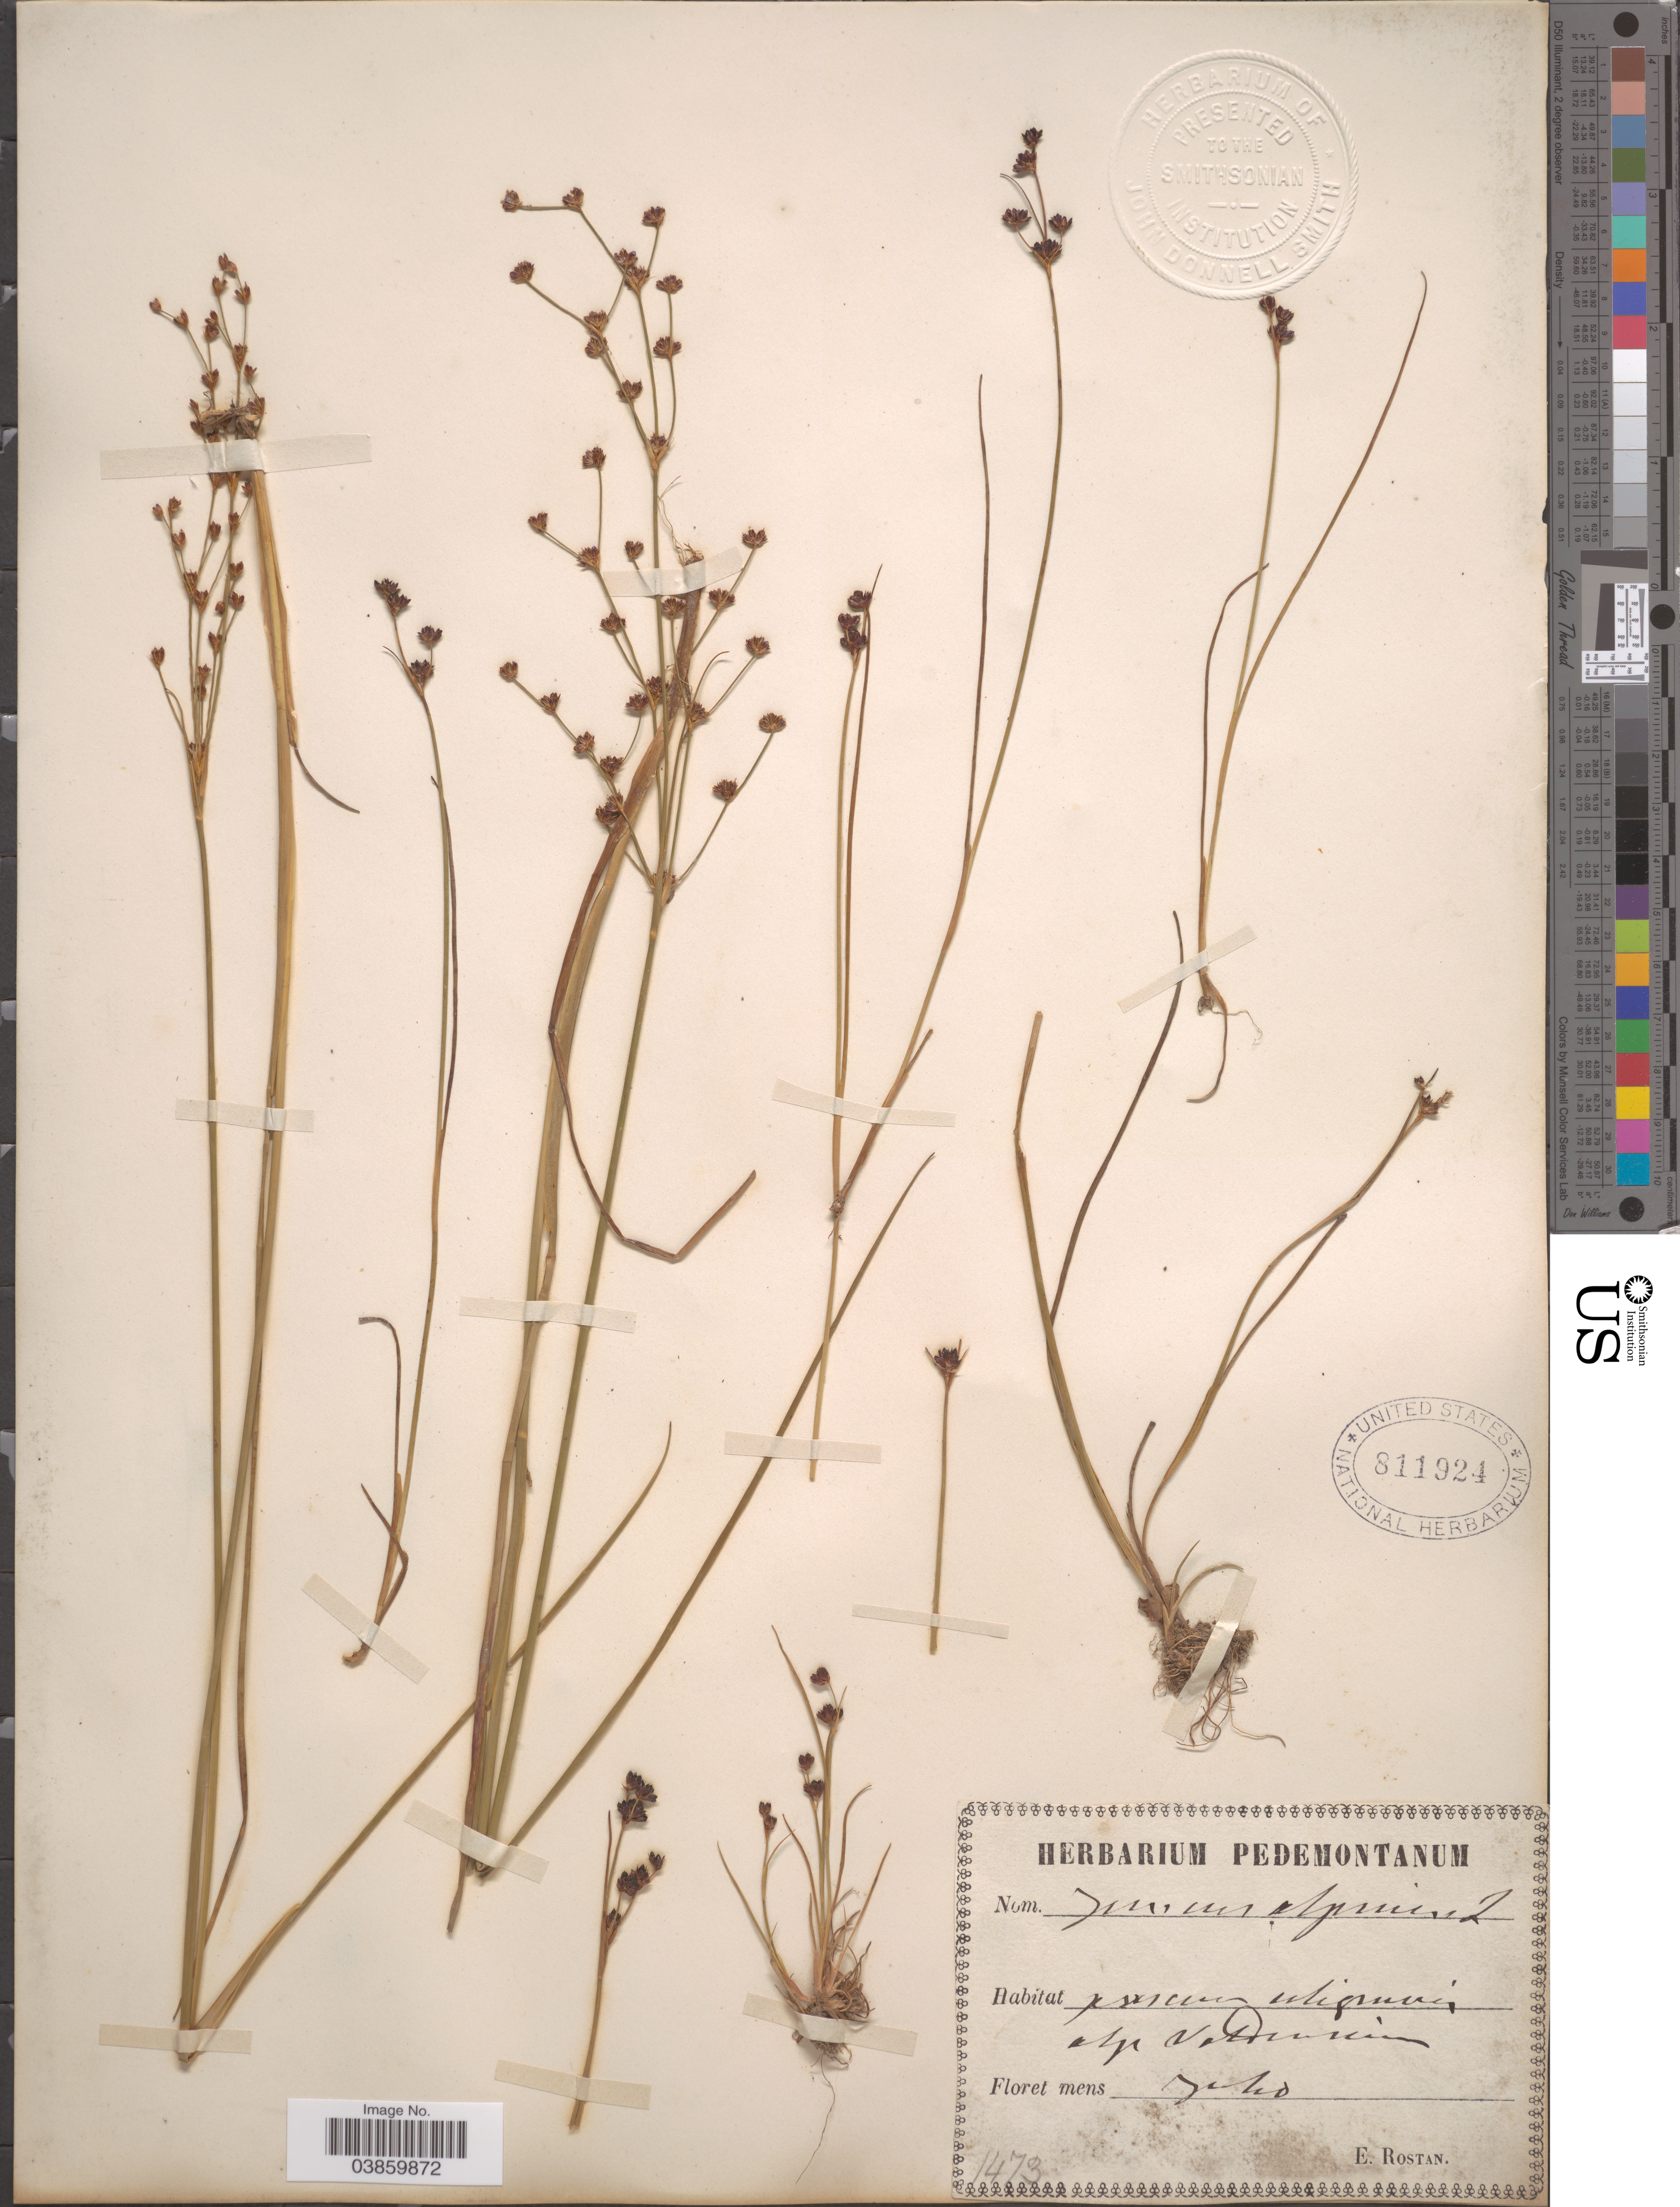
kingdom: Plantae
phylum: Tracheophyta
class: Liliopsida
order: Poales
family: Juncaceae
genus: Juncus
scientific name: Juncus alpinus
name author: Vill.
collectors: E. Rostan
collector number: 1473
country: Italy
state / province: Piedmont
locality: Psisang utigruvi, alp Valdvicium. [interpreted]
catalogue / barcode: US 811924